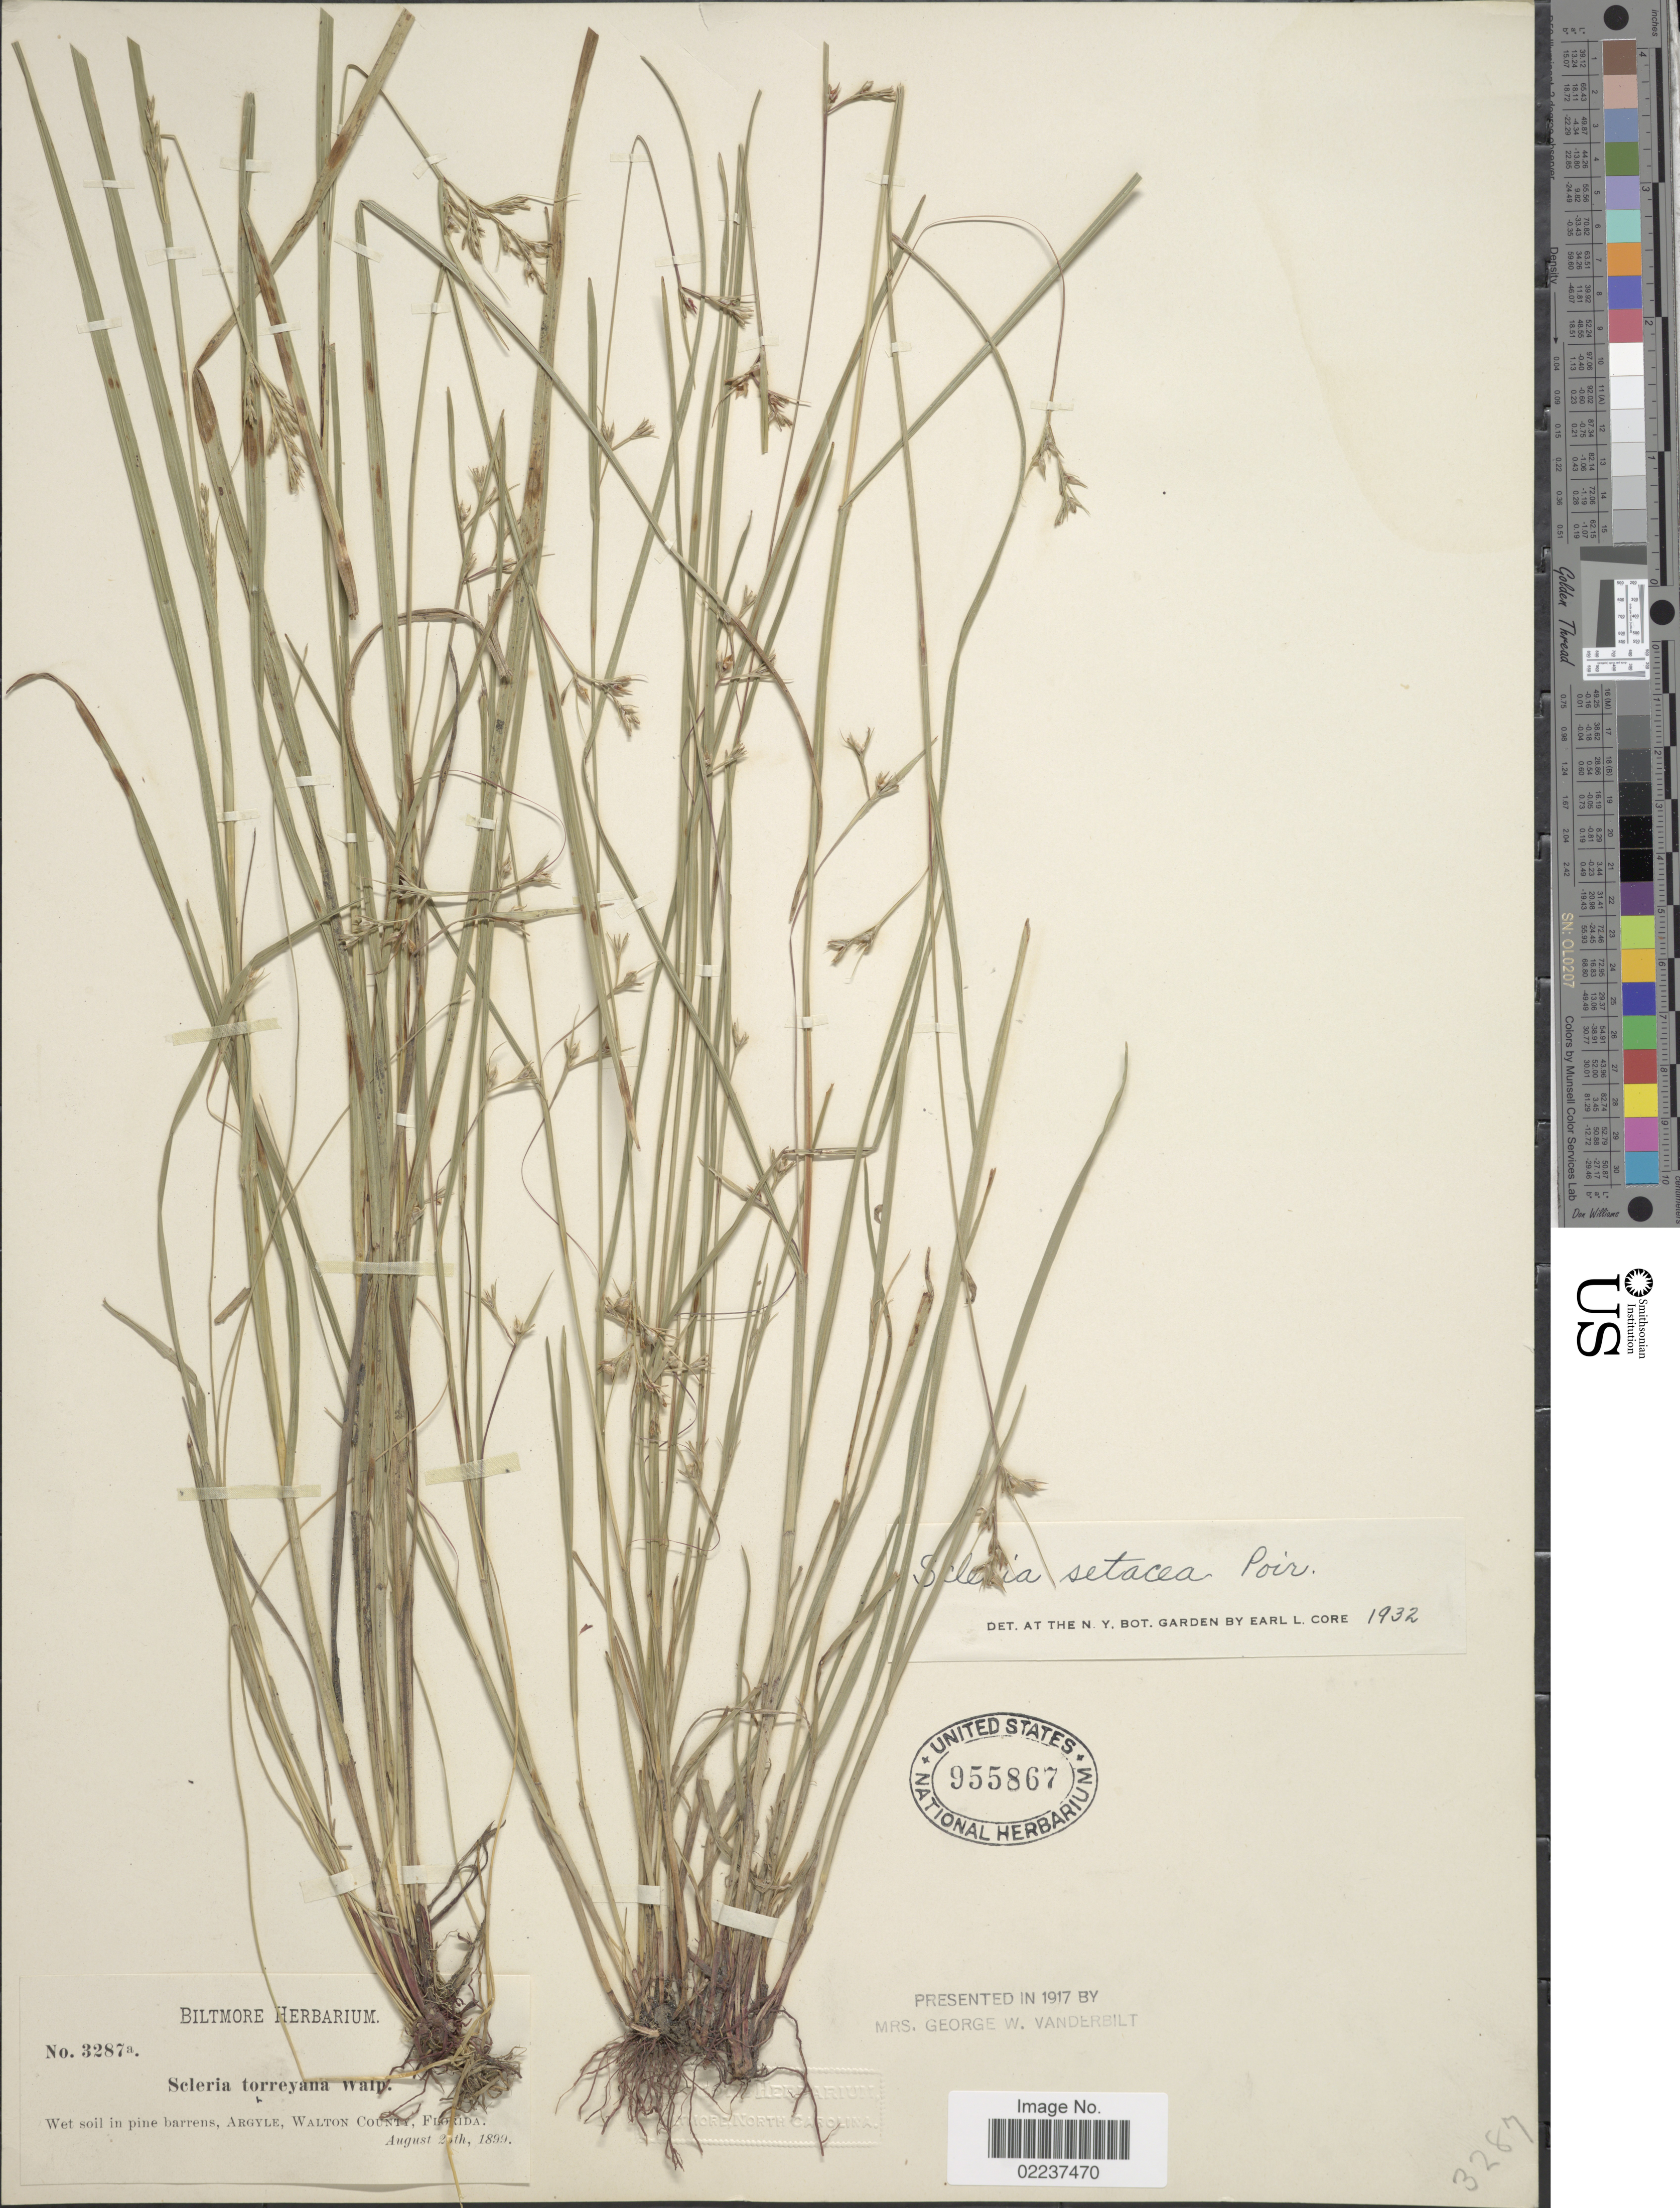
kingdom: Plantae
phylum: Tracheophyta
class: Liliopsida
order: Poales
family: Cyperaceae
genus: Scleria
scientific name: Scleria muehlenbergii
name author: Steud.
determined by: Strong, Mark T., (BOT), Smithsonian Institution - National Museum of Natural History (UNITED STATES)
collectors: ex herb. Biltmore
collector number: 3287a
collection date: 1899-08-02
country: United States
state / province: Florida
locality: Argyle, Walton County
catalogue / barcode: US 955867